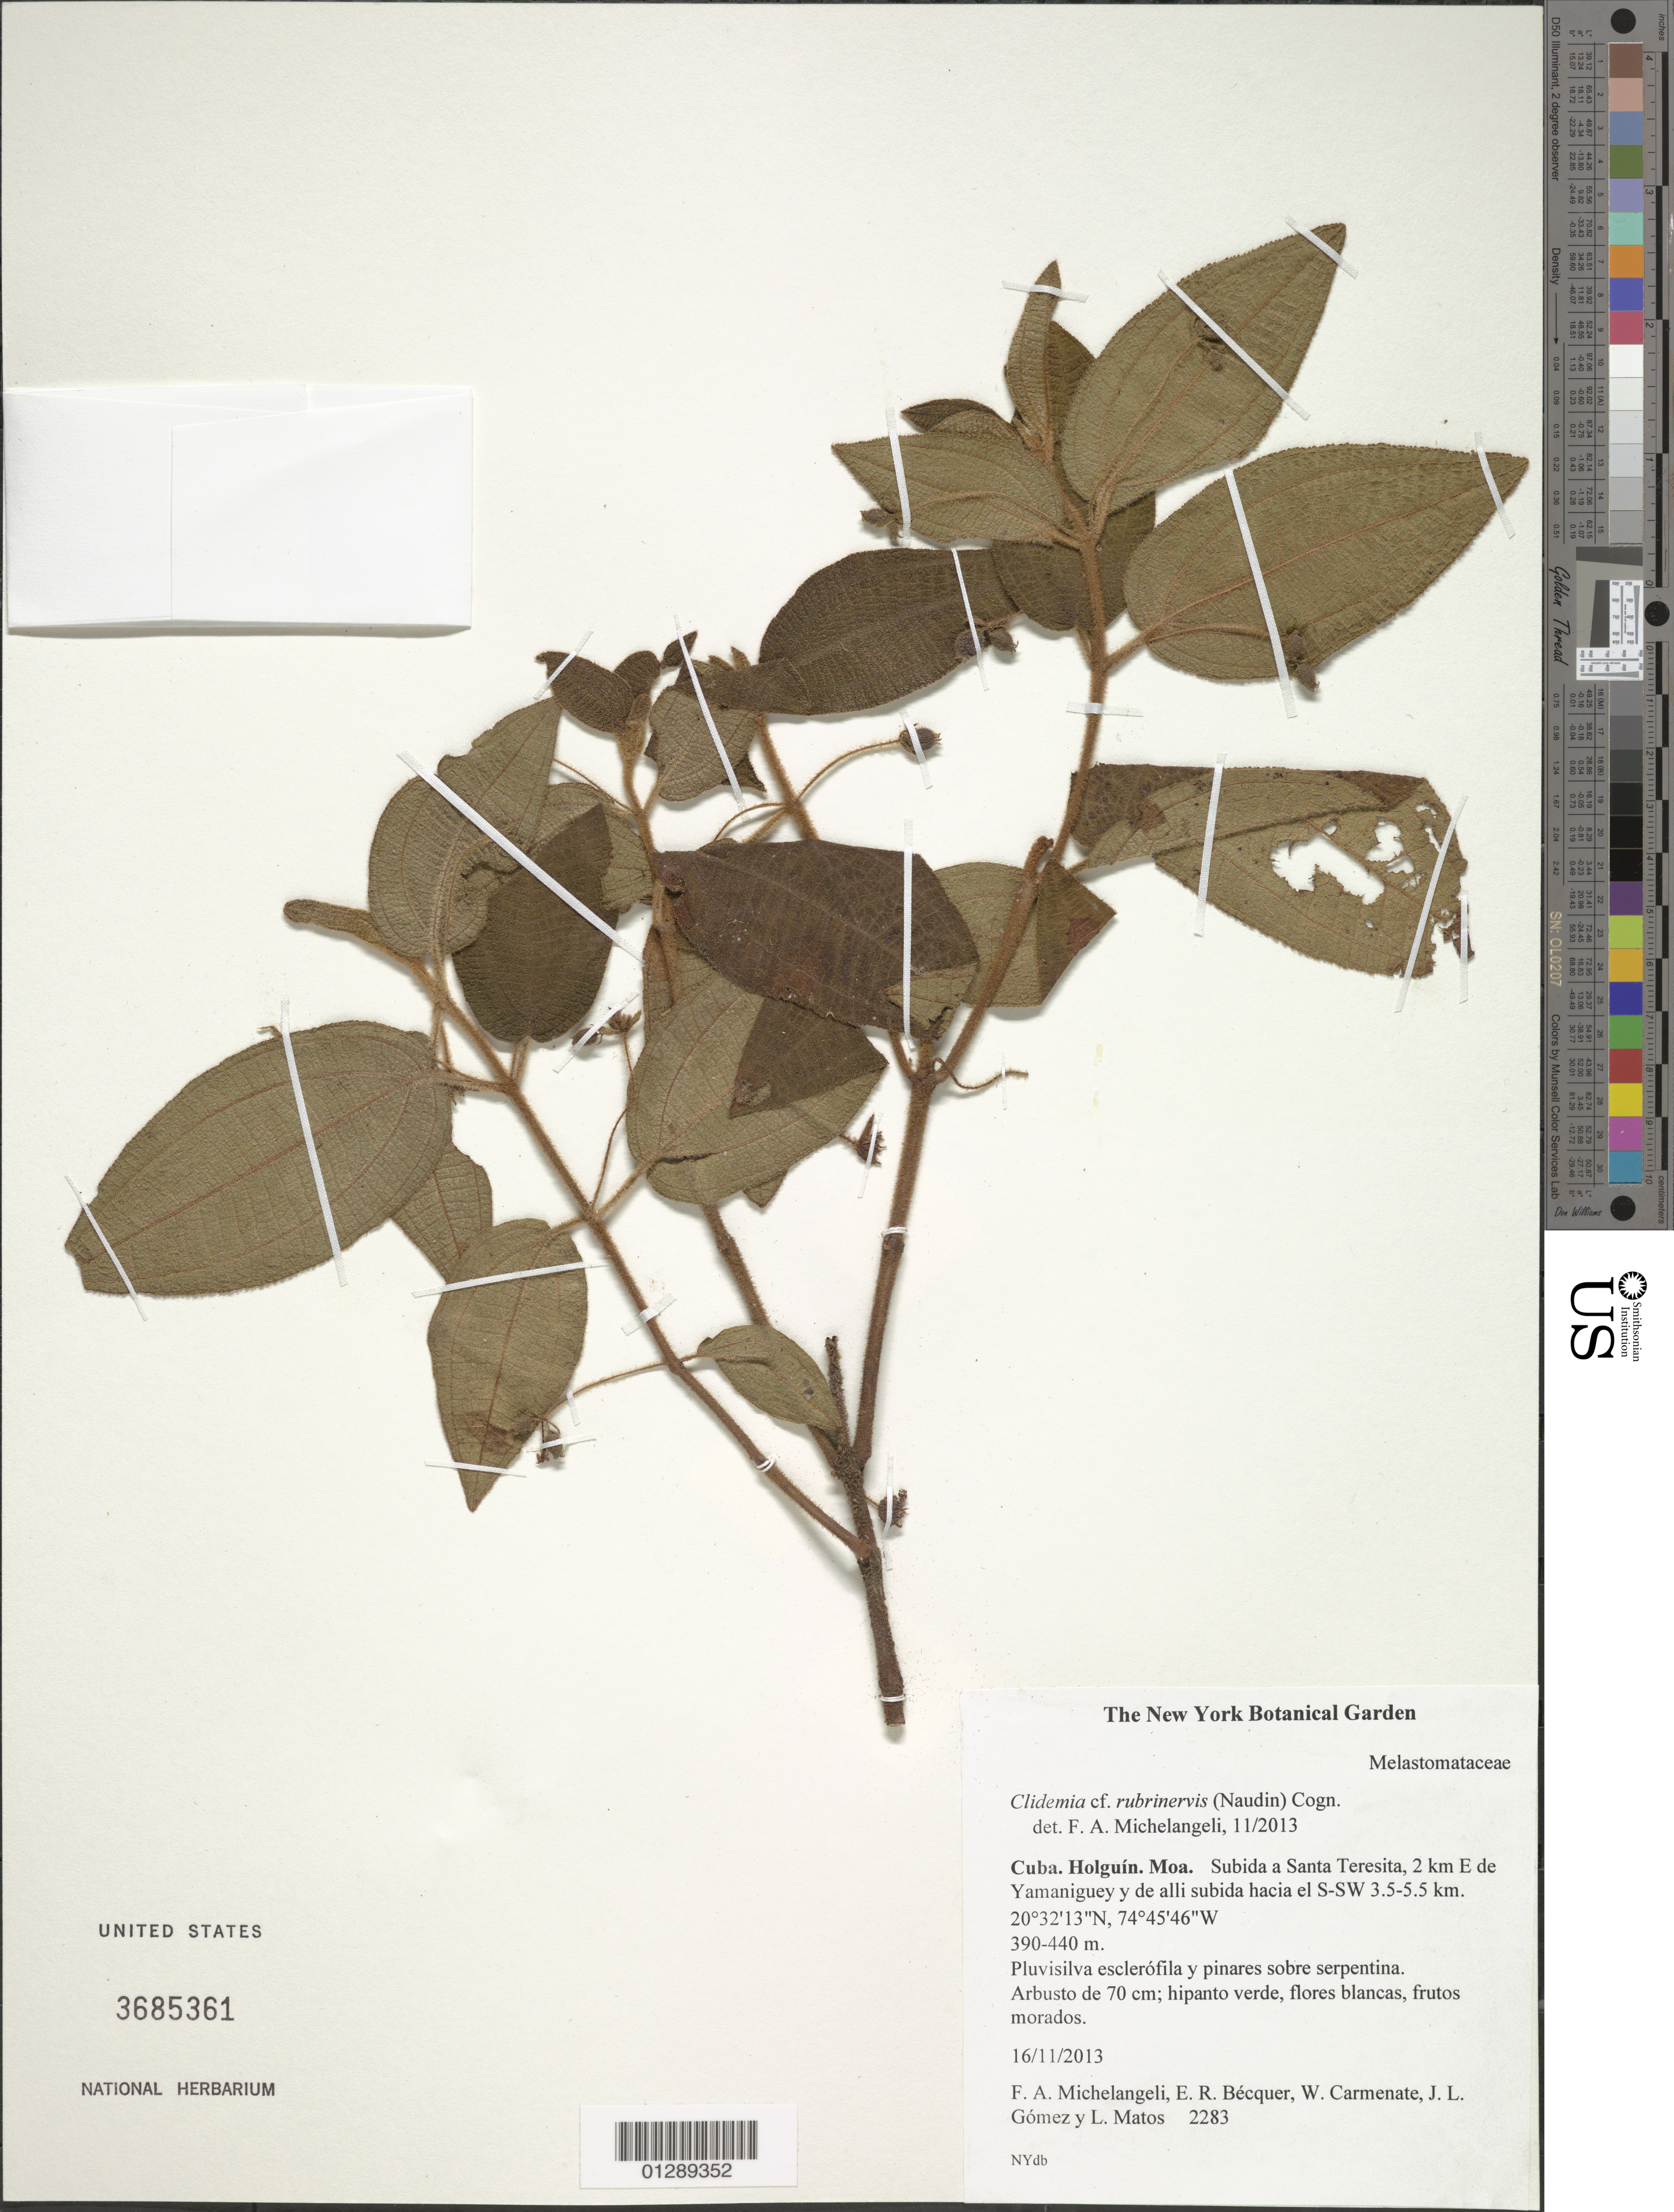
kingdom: Plantae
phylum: Tracheophyta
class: Magnoliopsida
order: Myrtales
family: Melastomataceae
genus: Clidemia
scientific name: Clidemia rubrinervis subsp. rubrinervis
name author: (Naudin) Griseb.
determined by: Michelangeli, F. A.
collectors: F. A. Michelangeli, E. R. Bécquer Granados, W. Carmenate, J. Gomez & L. Matos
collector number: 2283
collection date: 2013-11-16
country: Cuba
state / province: Holguin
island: Cuba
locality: Moa. Subida a Santa Teresita, 2 km E de Yamaniguey y de alli subida hacia el SSW 3.5-5.5 km.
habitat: Pluvisilva esclerófila y pinares sobre serpentina.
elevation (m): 390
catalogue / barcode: US 3685361